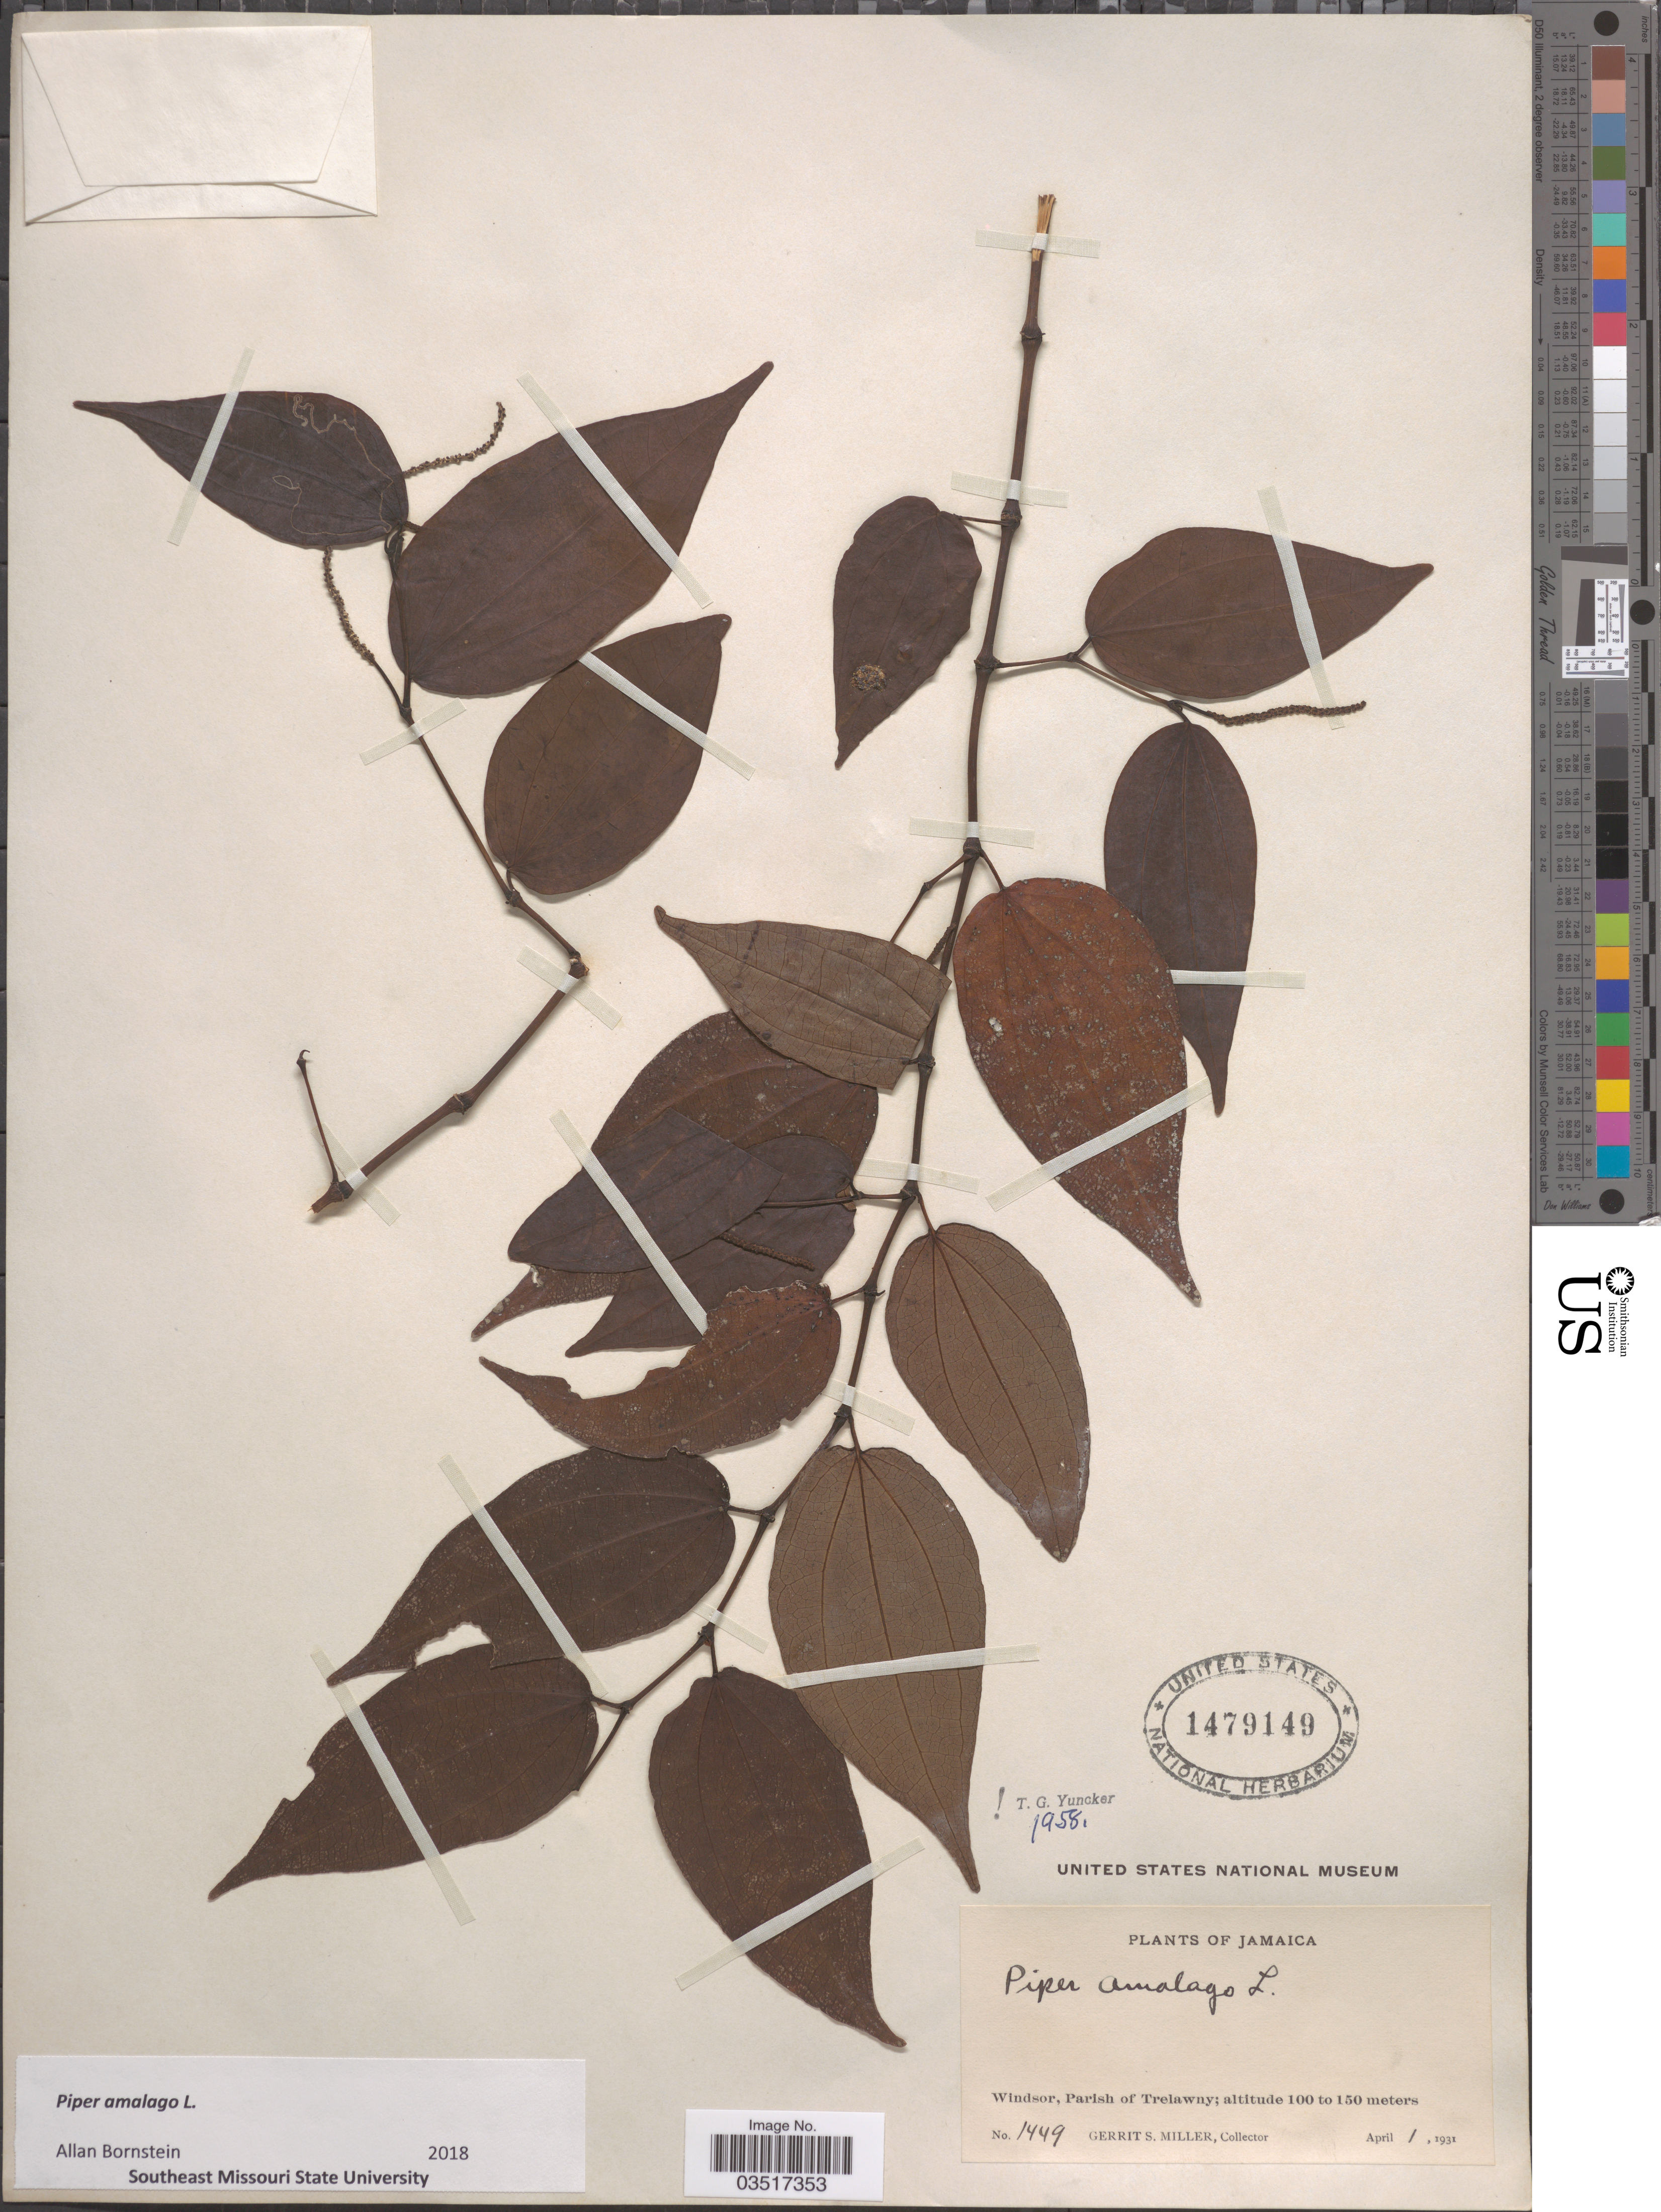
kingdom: Plantae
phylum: Tracheophyta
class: Magnoliopsida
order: Piperales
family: Piperaceae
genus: Piper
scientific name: Piper amalago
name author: L.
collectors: G. S. Miller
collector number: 1449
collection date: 1931-04-01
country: Jamaica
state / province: Trelawny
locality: Windsor, Parish of Trelawny.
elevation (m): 100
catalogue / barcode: US 1479149